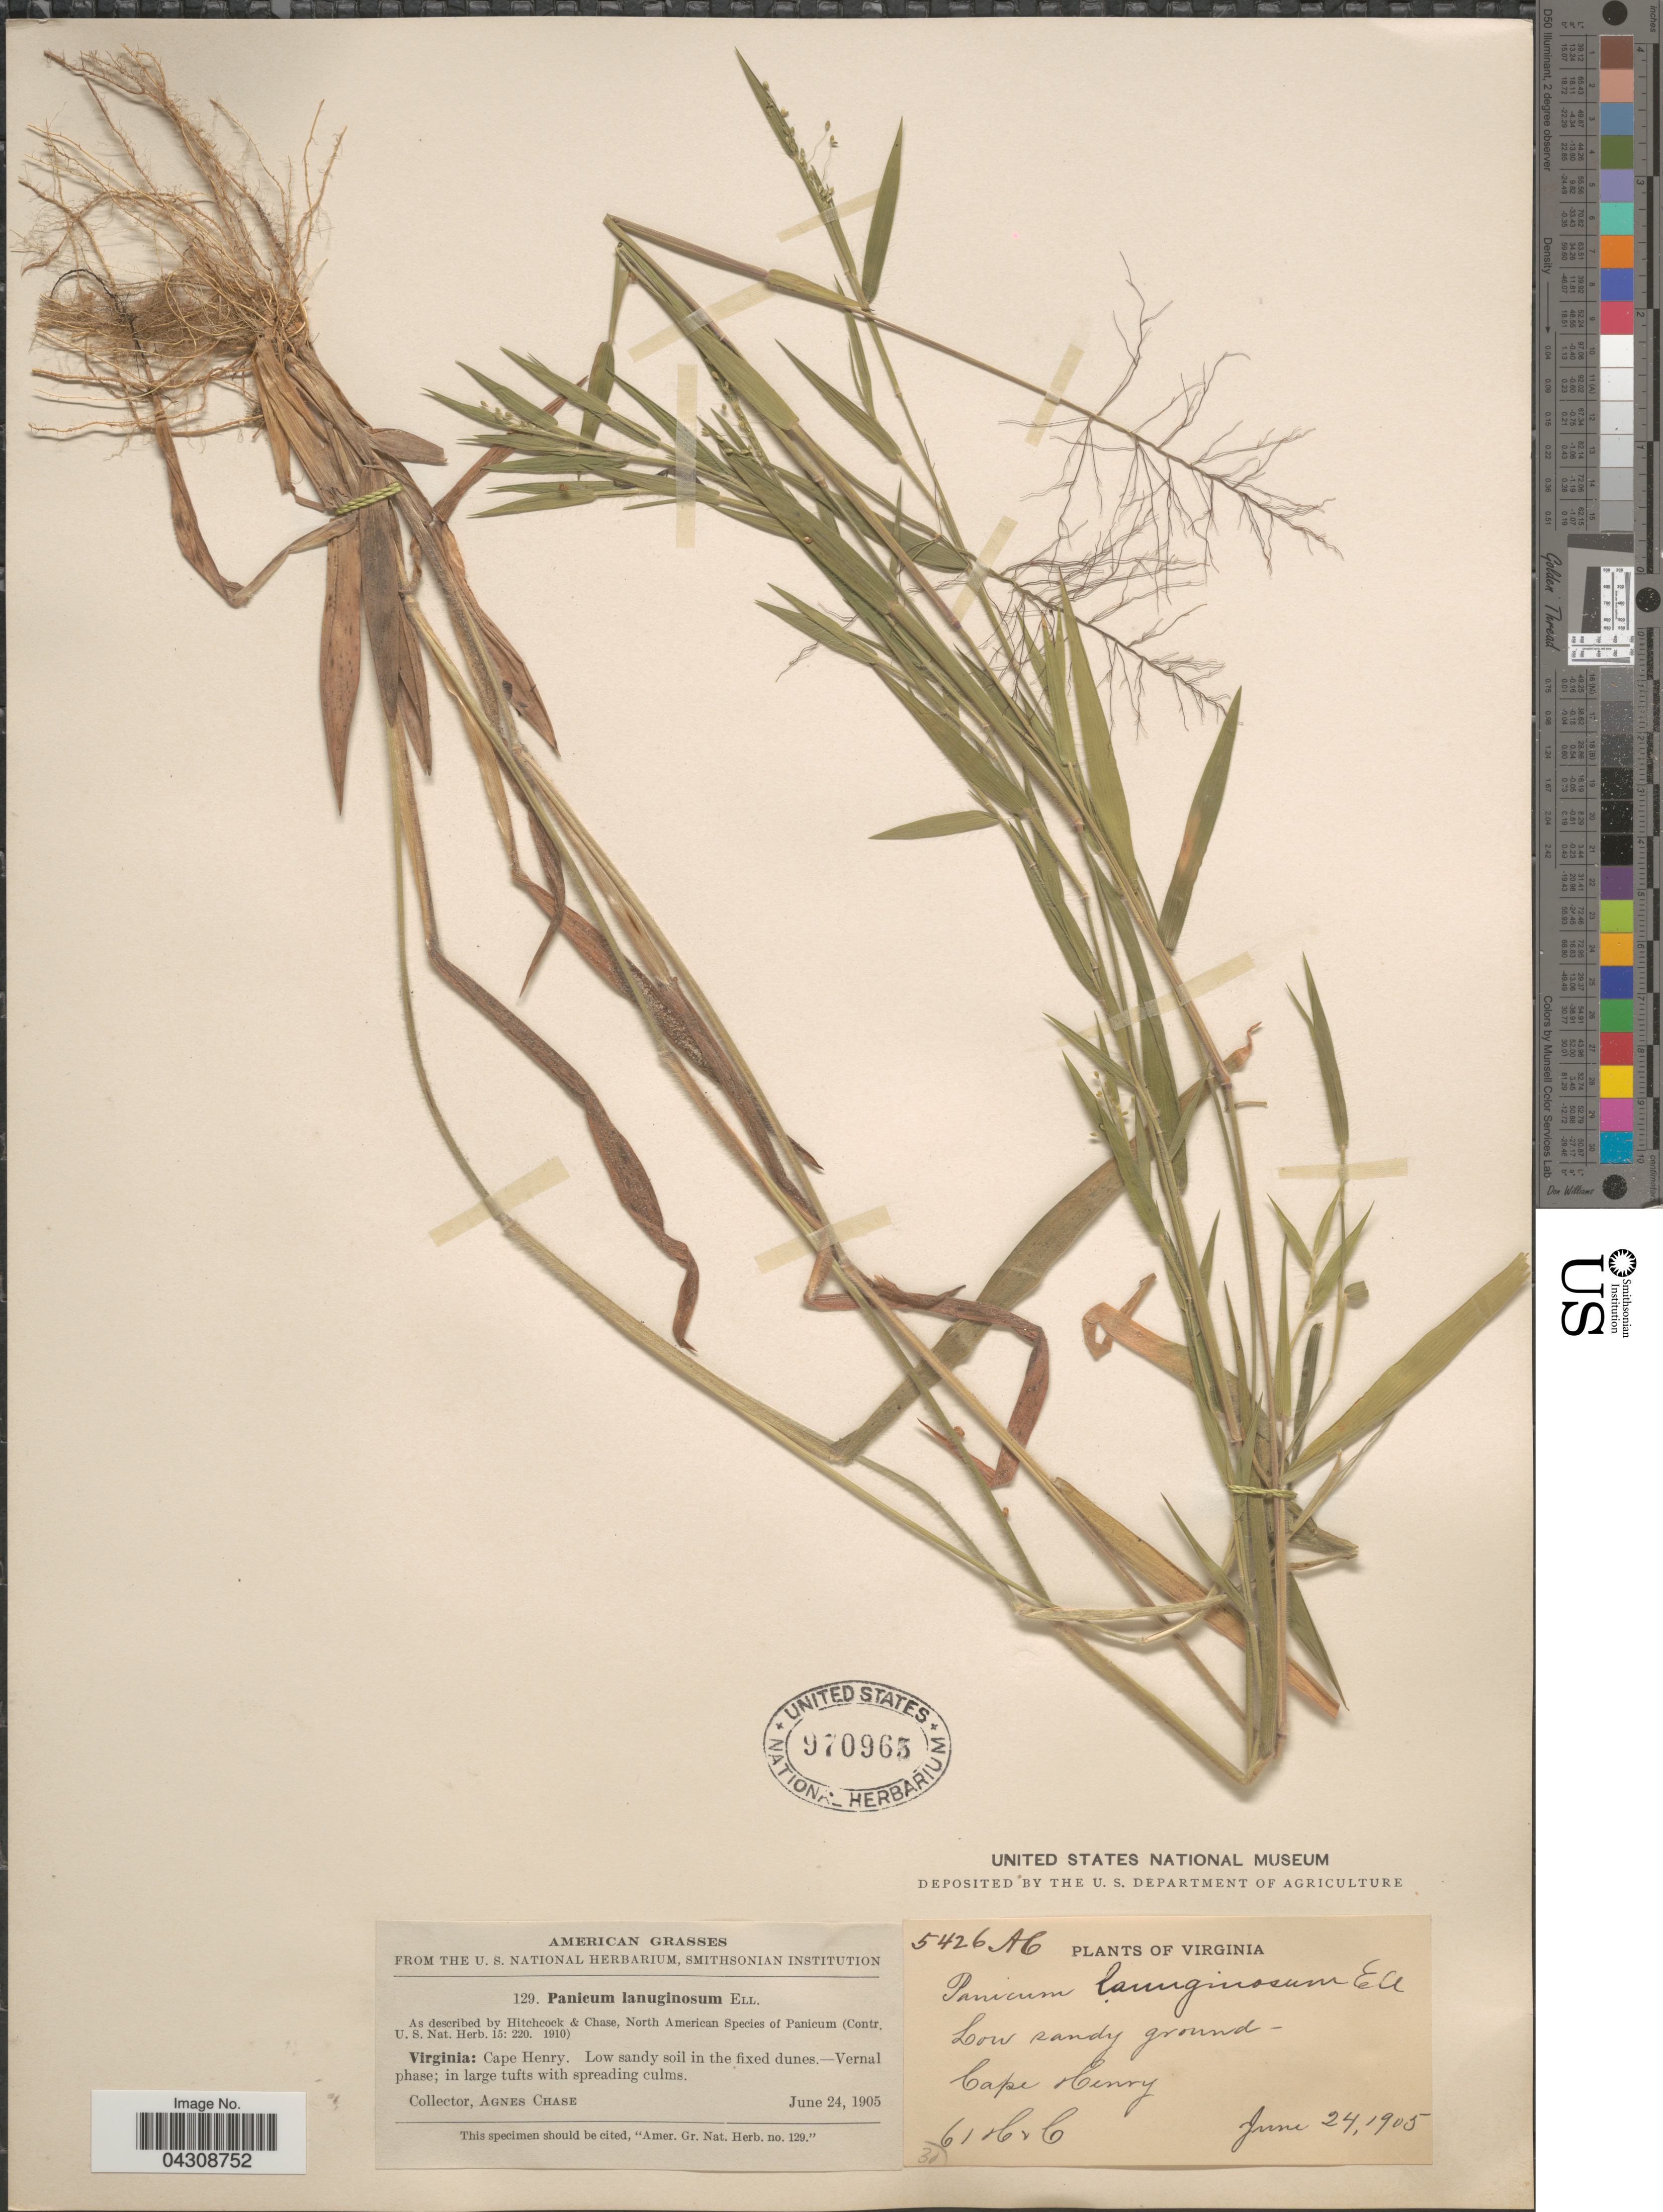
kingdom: Plantae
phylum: Tracheophyta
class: Liliopsida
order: Poales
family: Poaceae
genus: Dichanthelium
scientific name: Dichanthelium acuminatum var. acuminatum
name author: (Sw.) Gould & C.A. Clark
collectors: A. Chase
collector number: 61/5426AC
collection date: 1905-06-24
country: United States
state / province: Virginia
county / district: City of Virginia Beach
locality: Cape Henry.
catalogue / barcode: US 970963